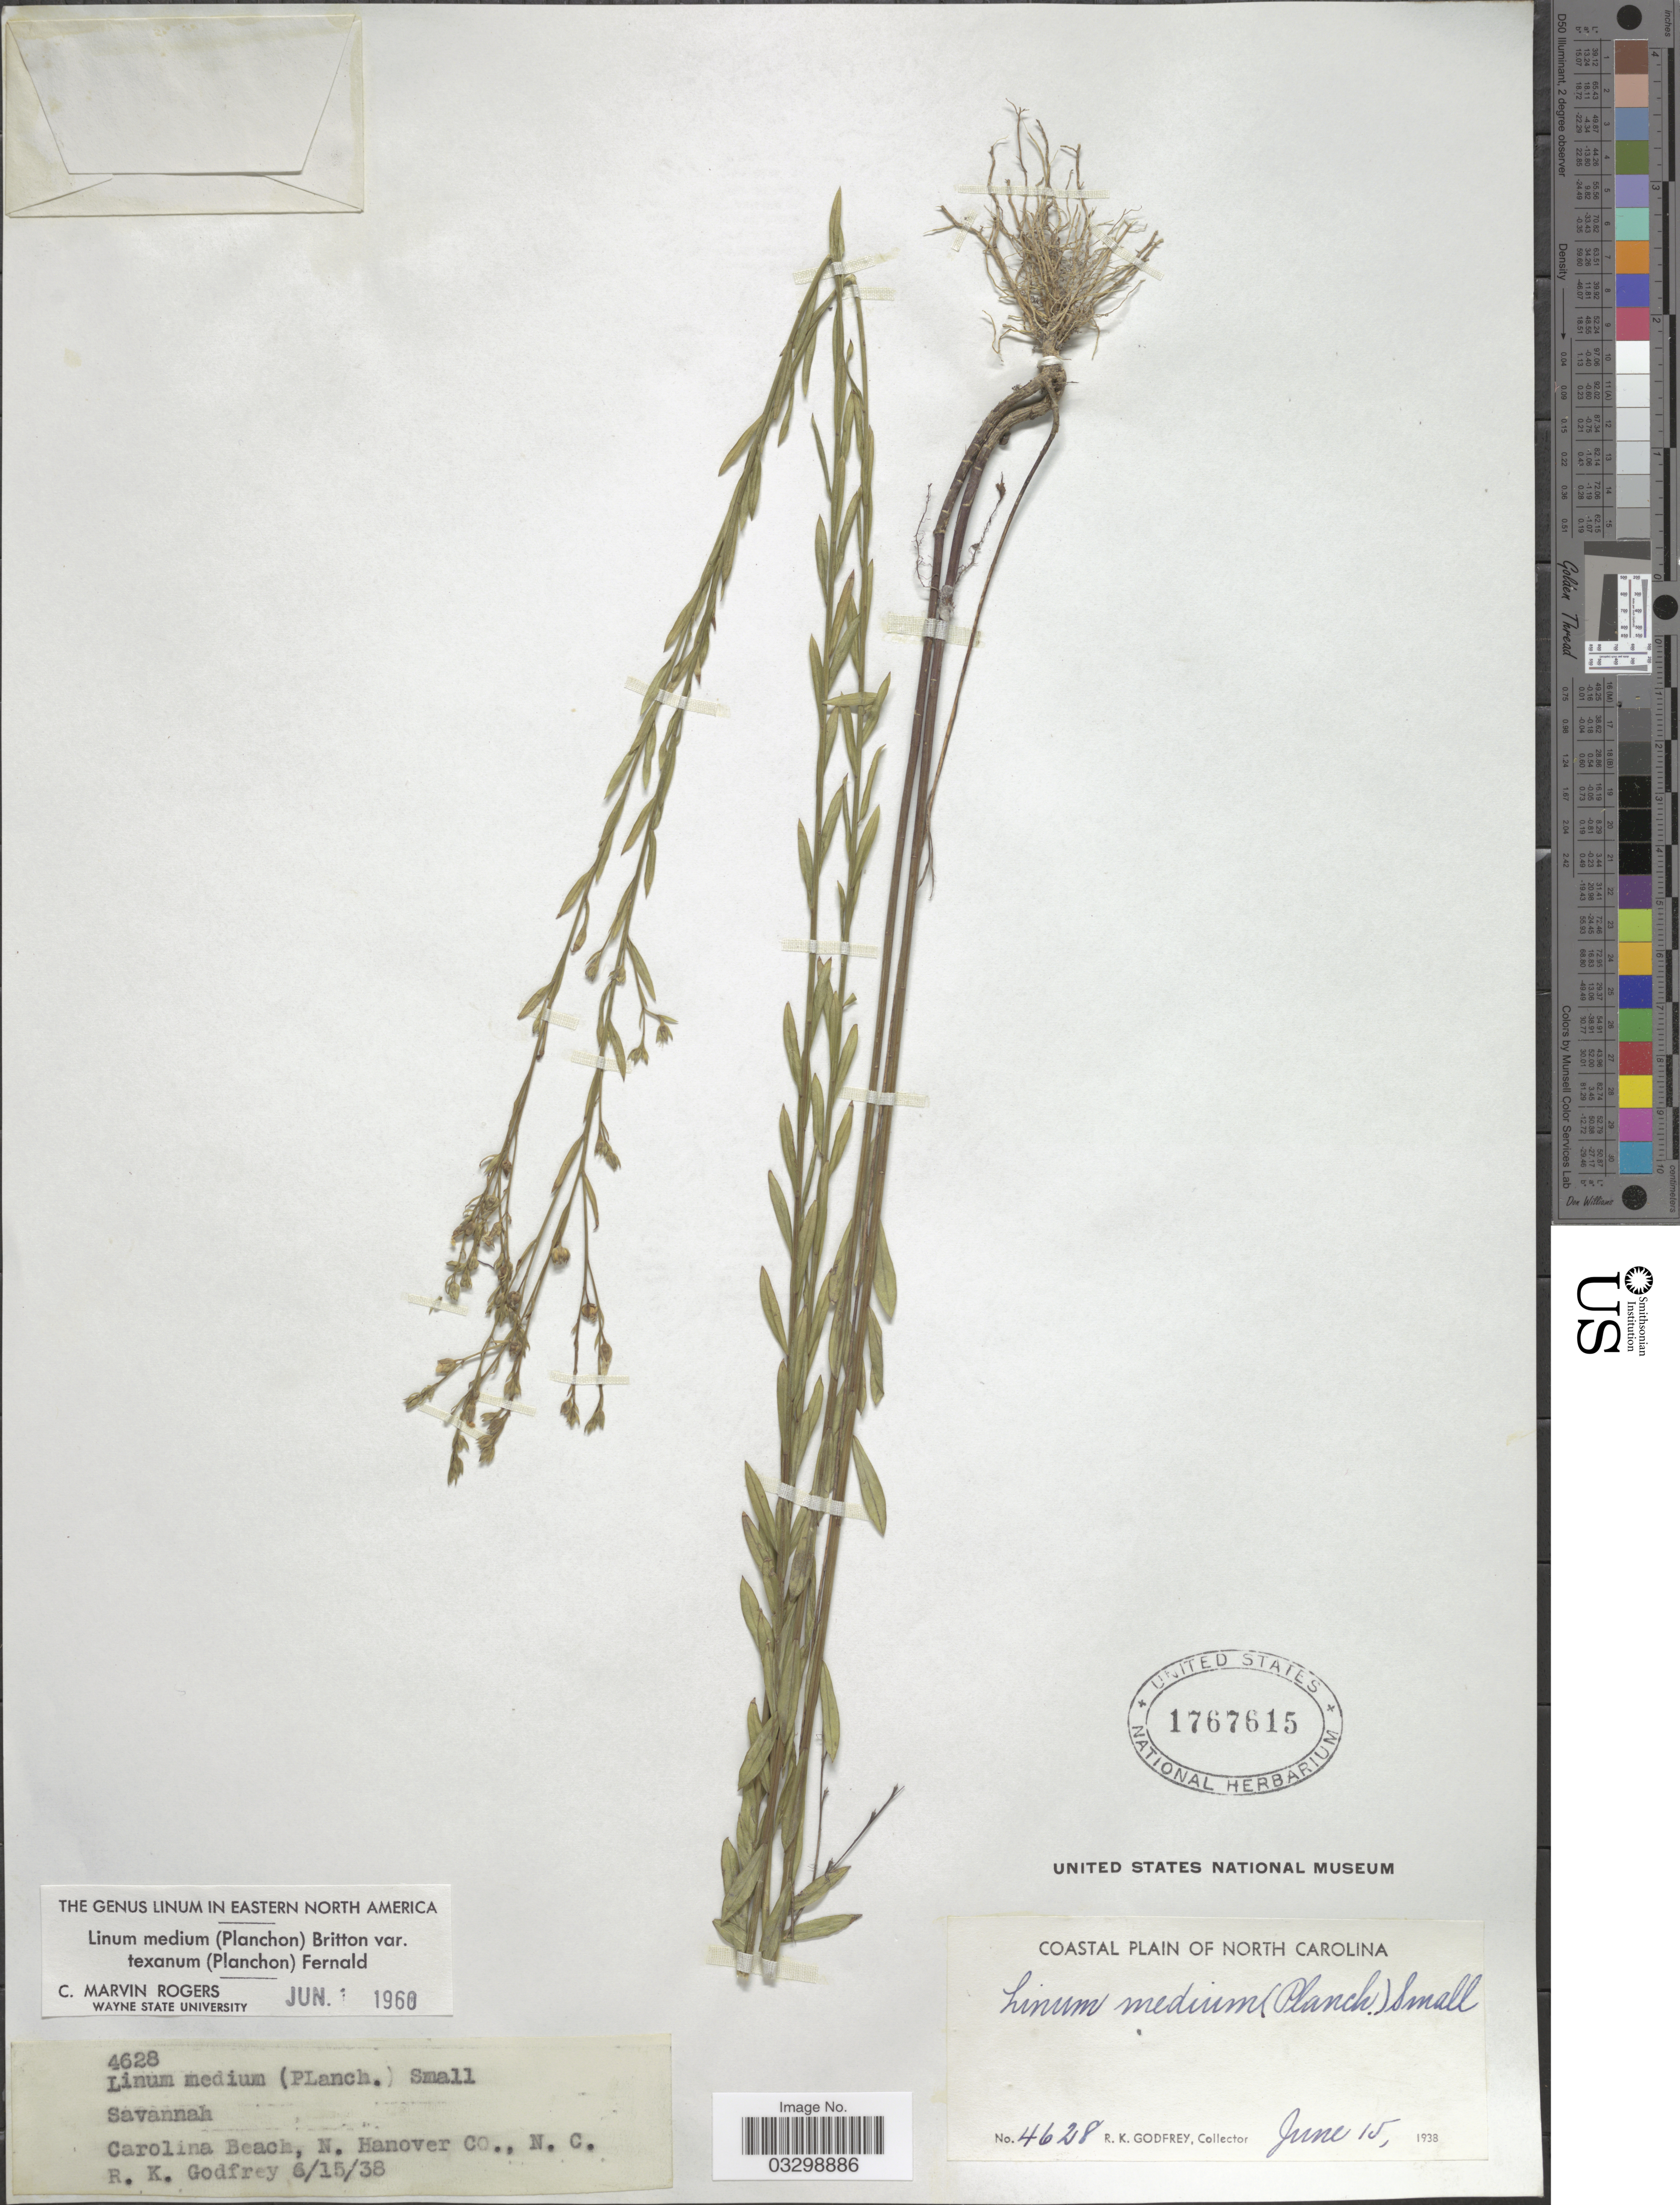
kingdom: Plantae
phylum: Tracheophyta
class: Magnoliopsida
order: Malpighiales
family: Linaceae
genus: Linum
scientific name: Linum medium var. texanum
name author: (Planch.) Fernald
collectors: R. K. Godfrey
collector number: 4628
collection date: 1938-06-15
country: United States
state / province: North Carolina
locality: Coastal Plain of North Carolina, Carolina Beach, N. Hanover Co.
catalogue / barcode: US 1767615